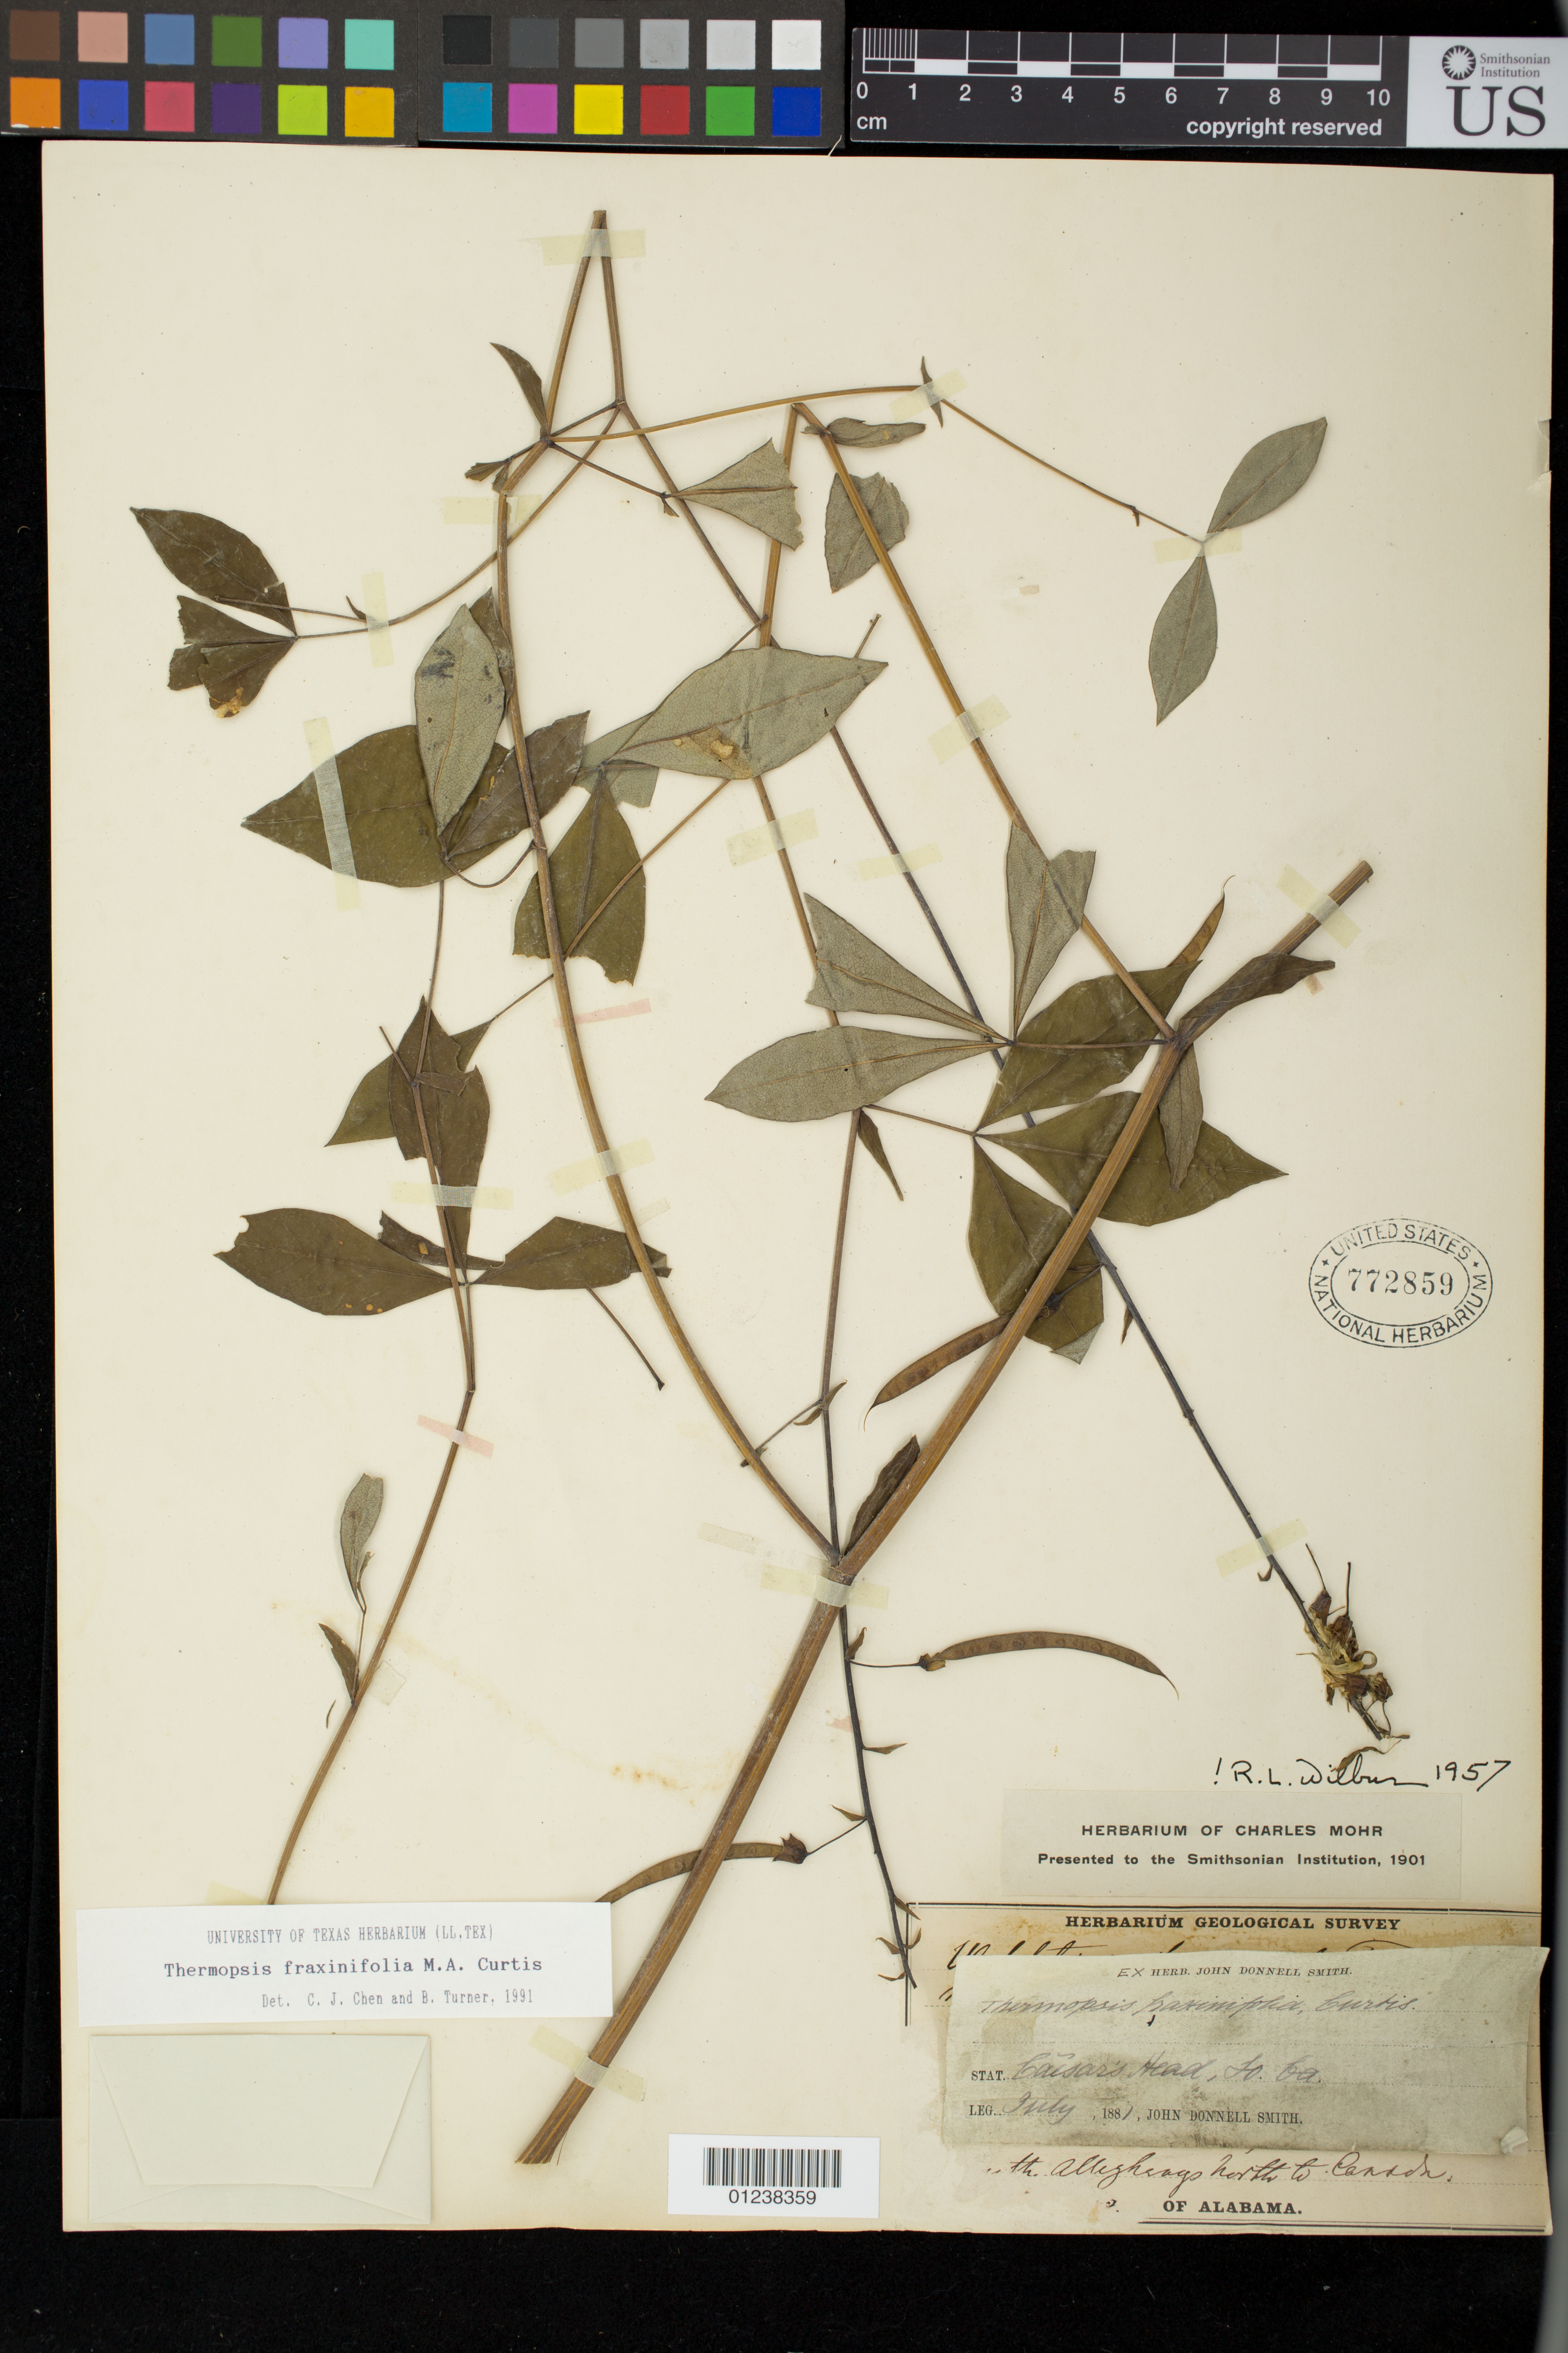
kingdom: Plantae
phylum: Tracheophyta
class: Magnoliopsida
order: Fabales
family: Fabaceae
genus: Thermopsis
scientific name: Thermopsis fraxinifolia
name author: M.A. Curtis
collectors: J. Donnell Smith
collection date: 1881-07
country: United States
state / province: South Carolina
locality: Caesar's Head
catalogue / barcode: US 772859